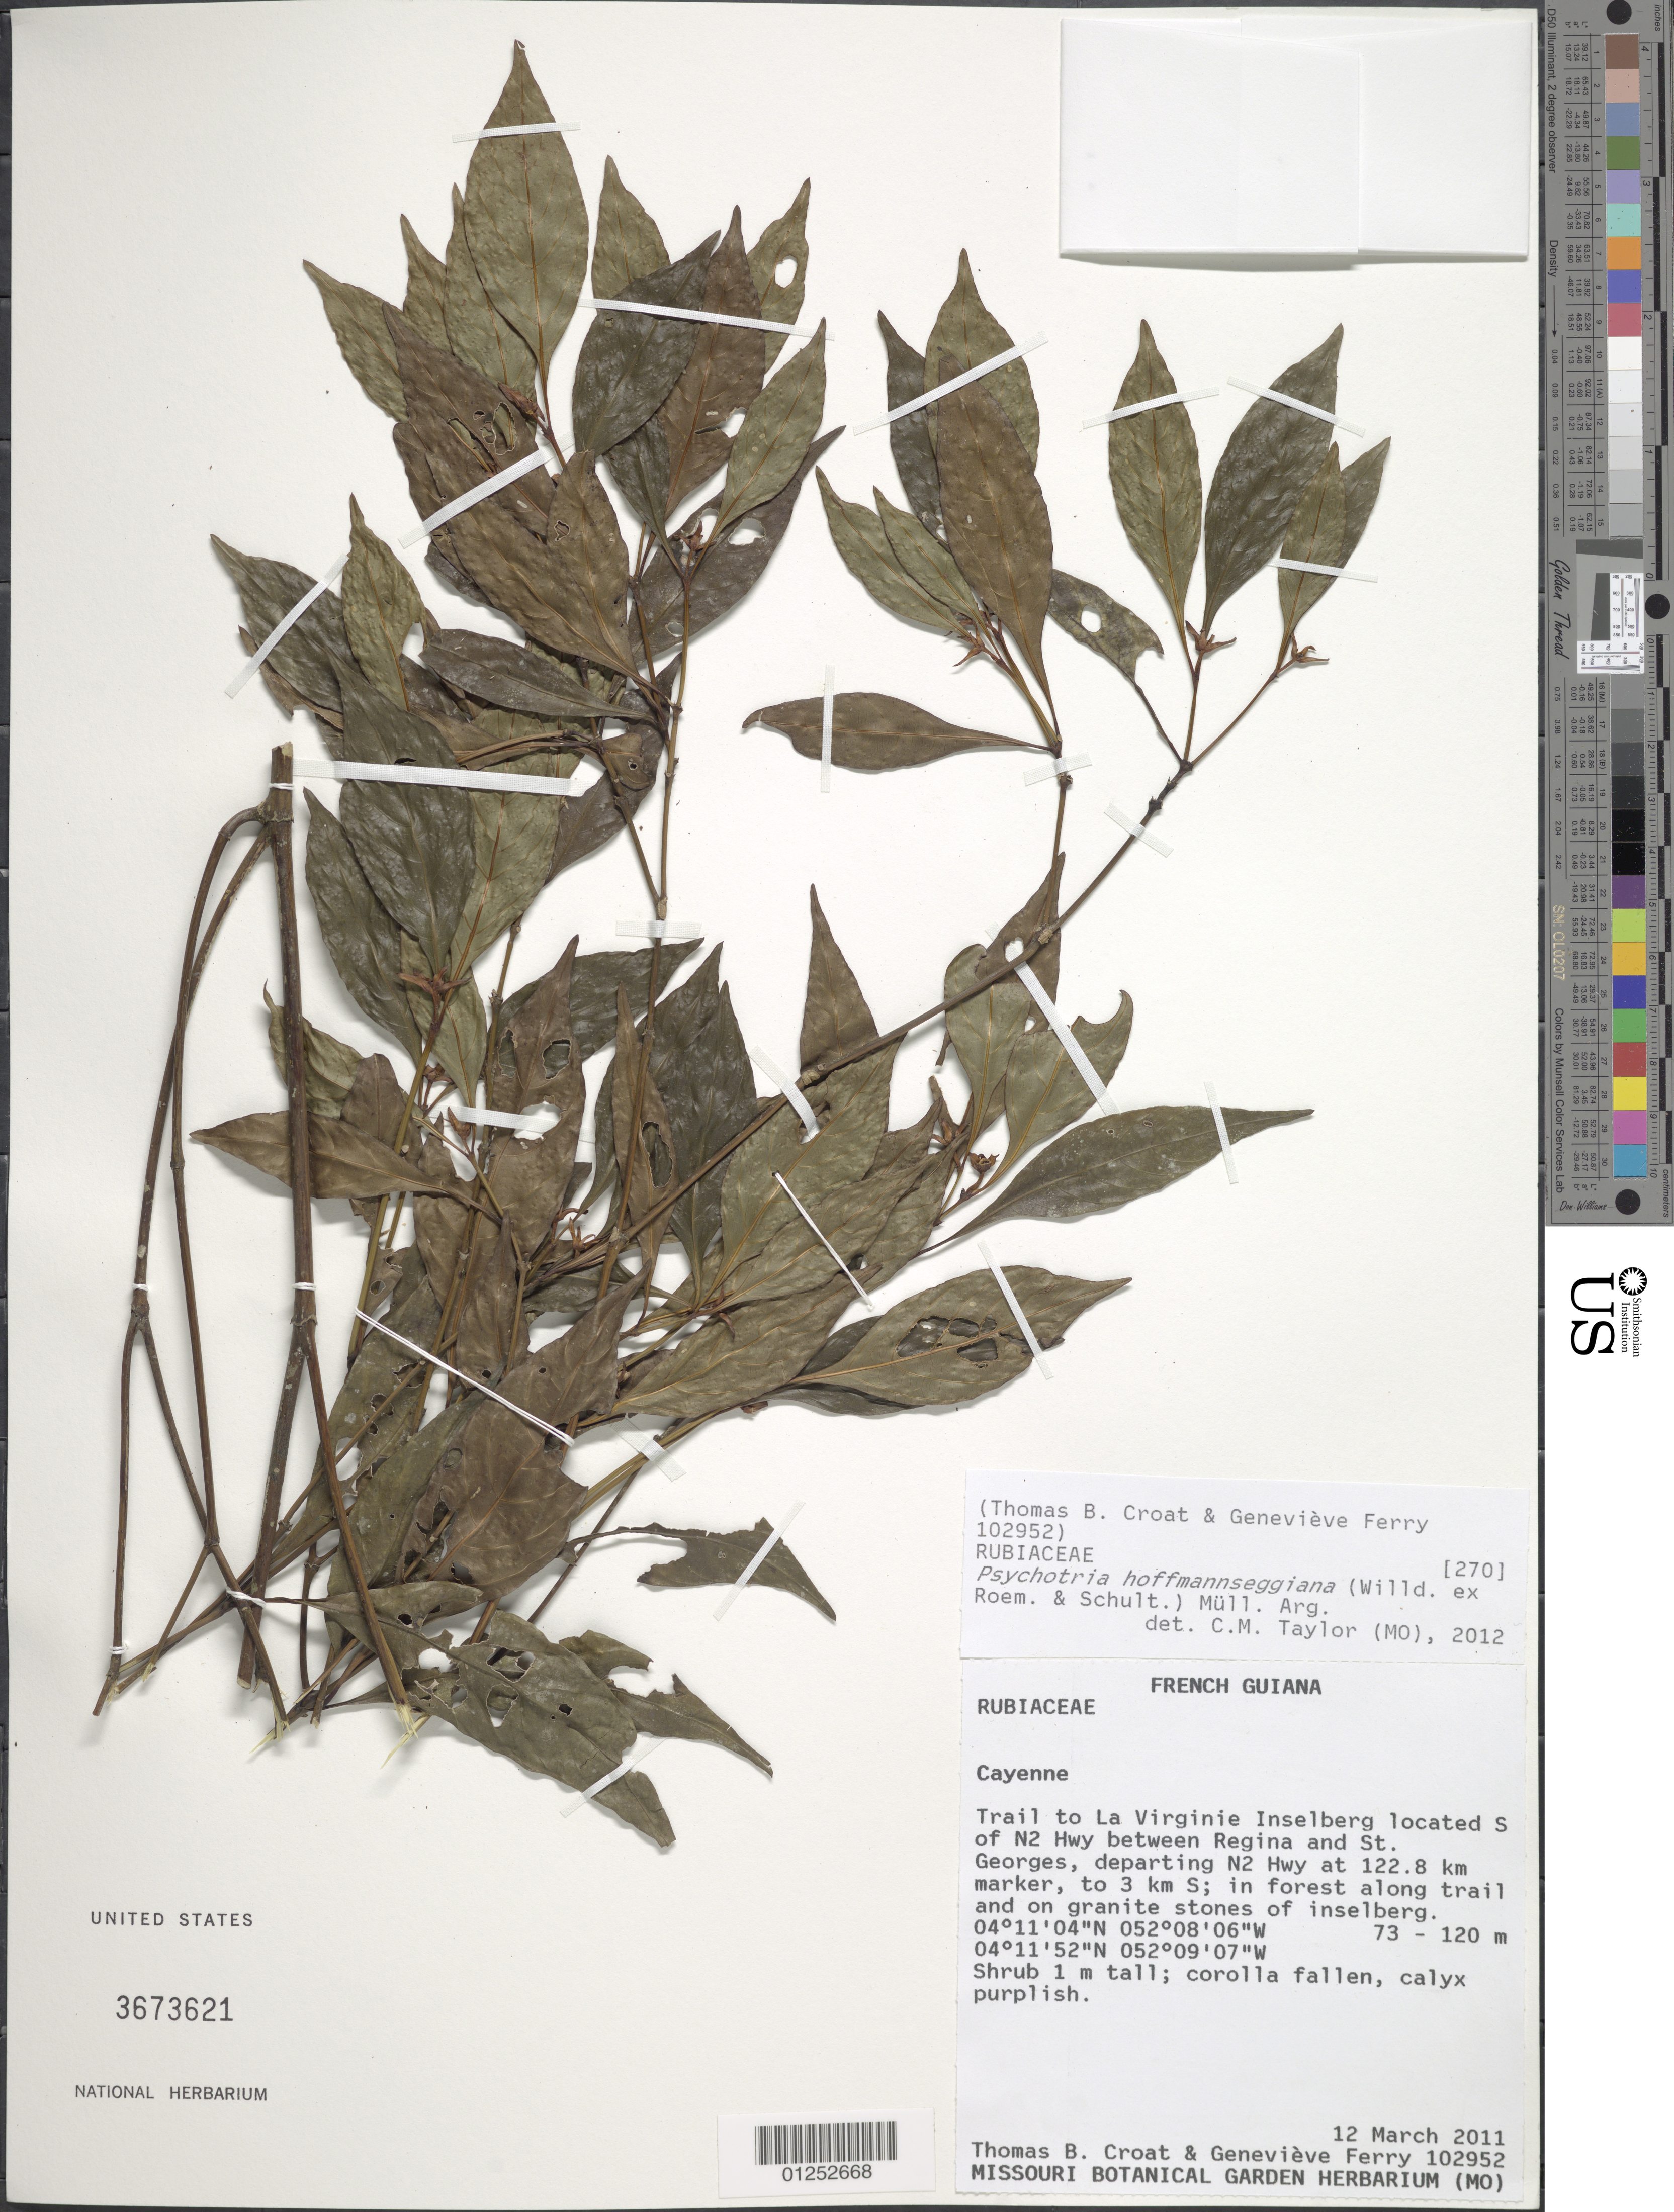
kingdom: Plantae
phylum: Tracheophyta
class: Magnoliopsida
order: Gentianales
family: Rubiaceae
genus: Palicourea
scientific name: Palicourea hoffmannseggiana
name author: (Roem. & Schult.) Borhidi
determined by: Kirkbride, J. H., Jr.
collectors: T. B. Croat & G. Ferry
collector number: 102952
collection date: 2011-03-12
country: French Guiana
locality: Trail to La Virginie Inselberg located S of N2 Hwy between REgina and St GEorges, departing N2 Hwy at 122.8 km marker, to 3km S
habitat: In forest along trail and on granite stones of inselberg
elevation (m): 73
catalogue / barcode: US 3673621